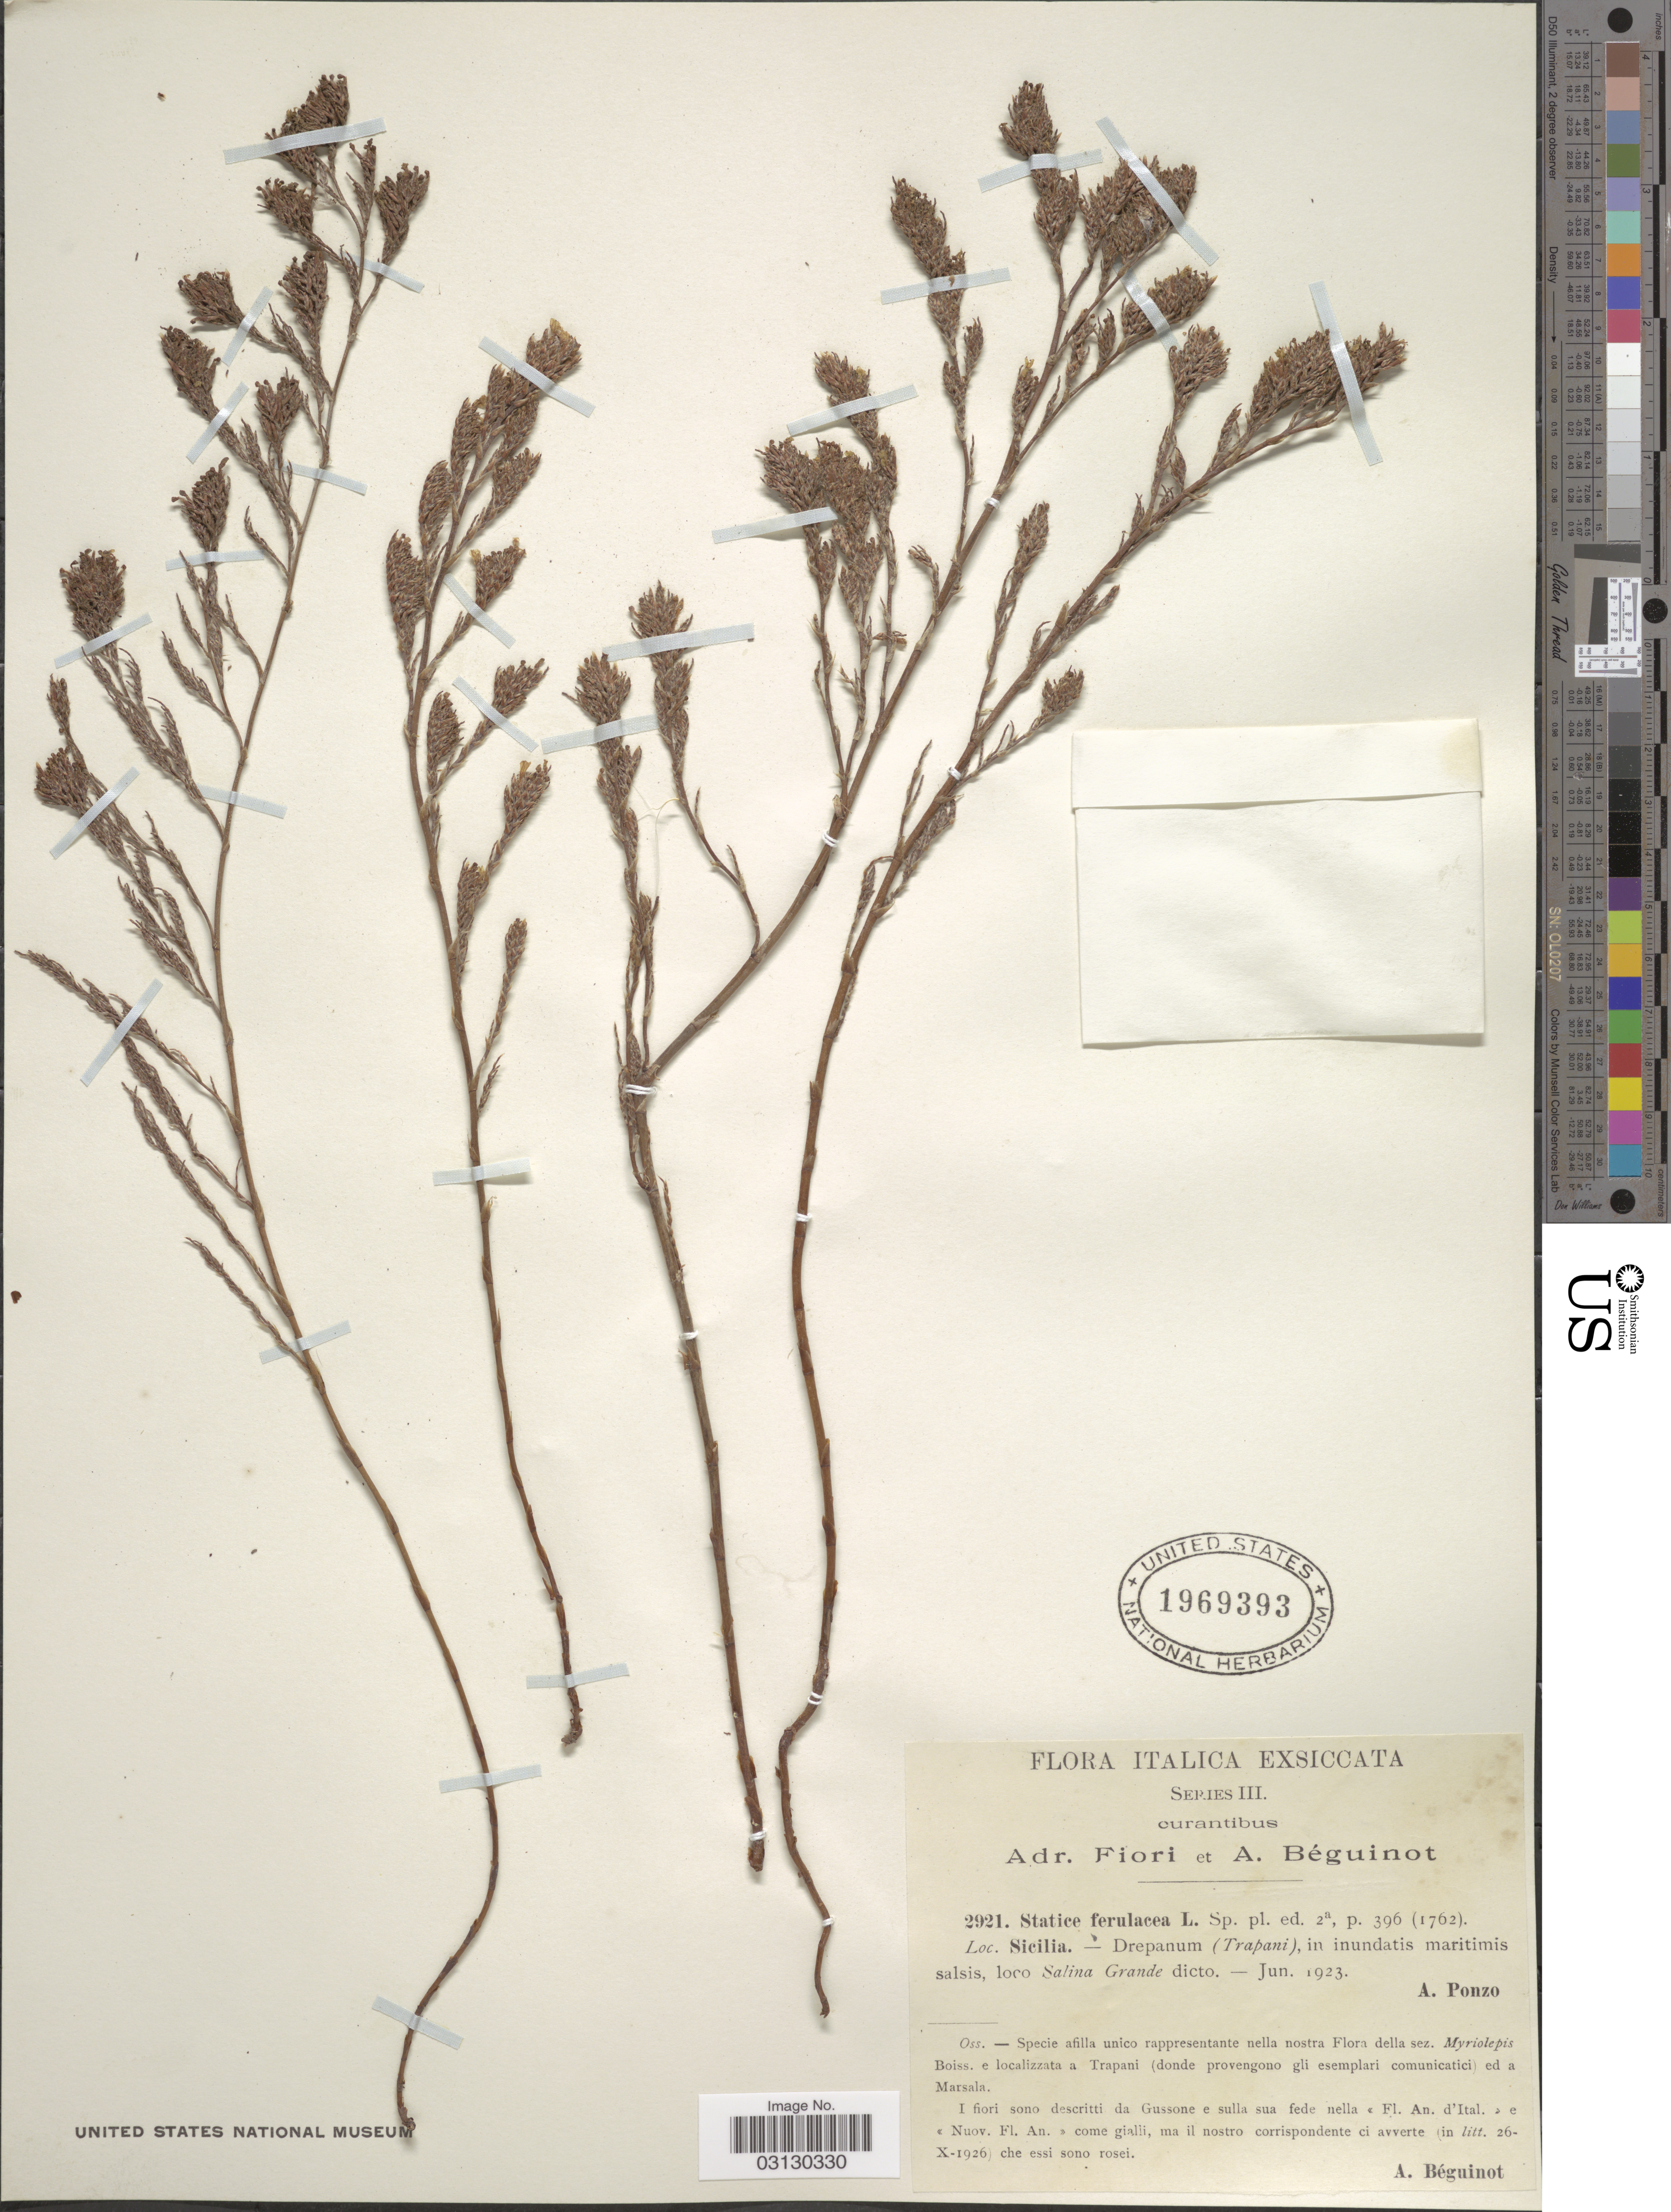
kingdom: Plantae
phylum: Tracheophyta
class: Magnoliopsida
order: Caryophyllales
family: Plumbaginaceae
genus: Myriolimon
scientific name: Myriolimon ferulaceum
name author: (L.) Lledó et al.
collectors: A. Ponzo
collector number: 2921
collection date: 1923-06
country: Italy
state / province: Siciliana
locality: Sicilia. - Drepanum (Trapani), in inundatis maritimis salsis, loco Salina Grande dicto.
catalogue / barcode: US 1969393